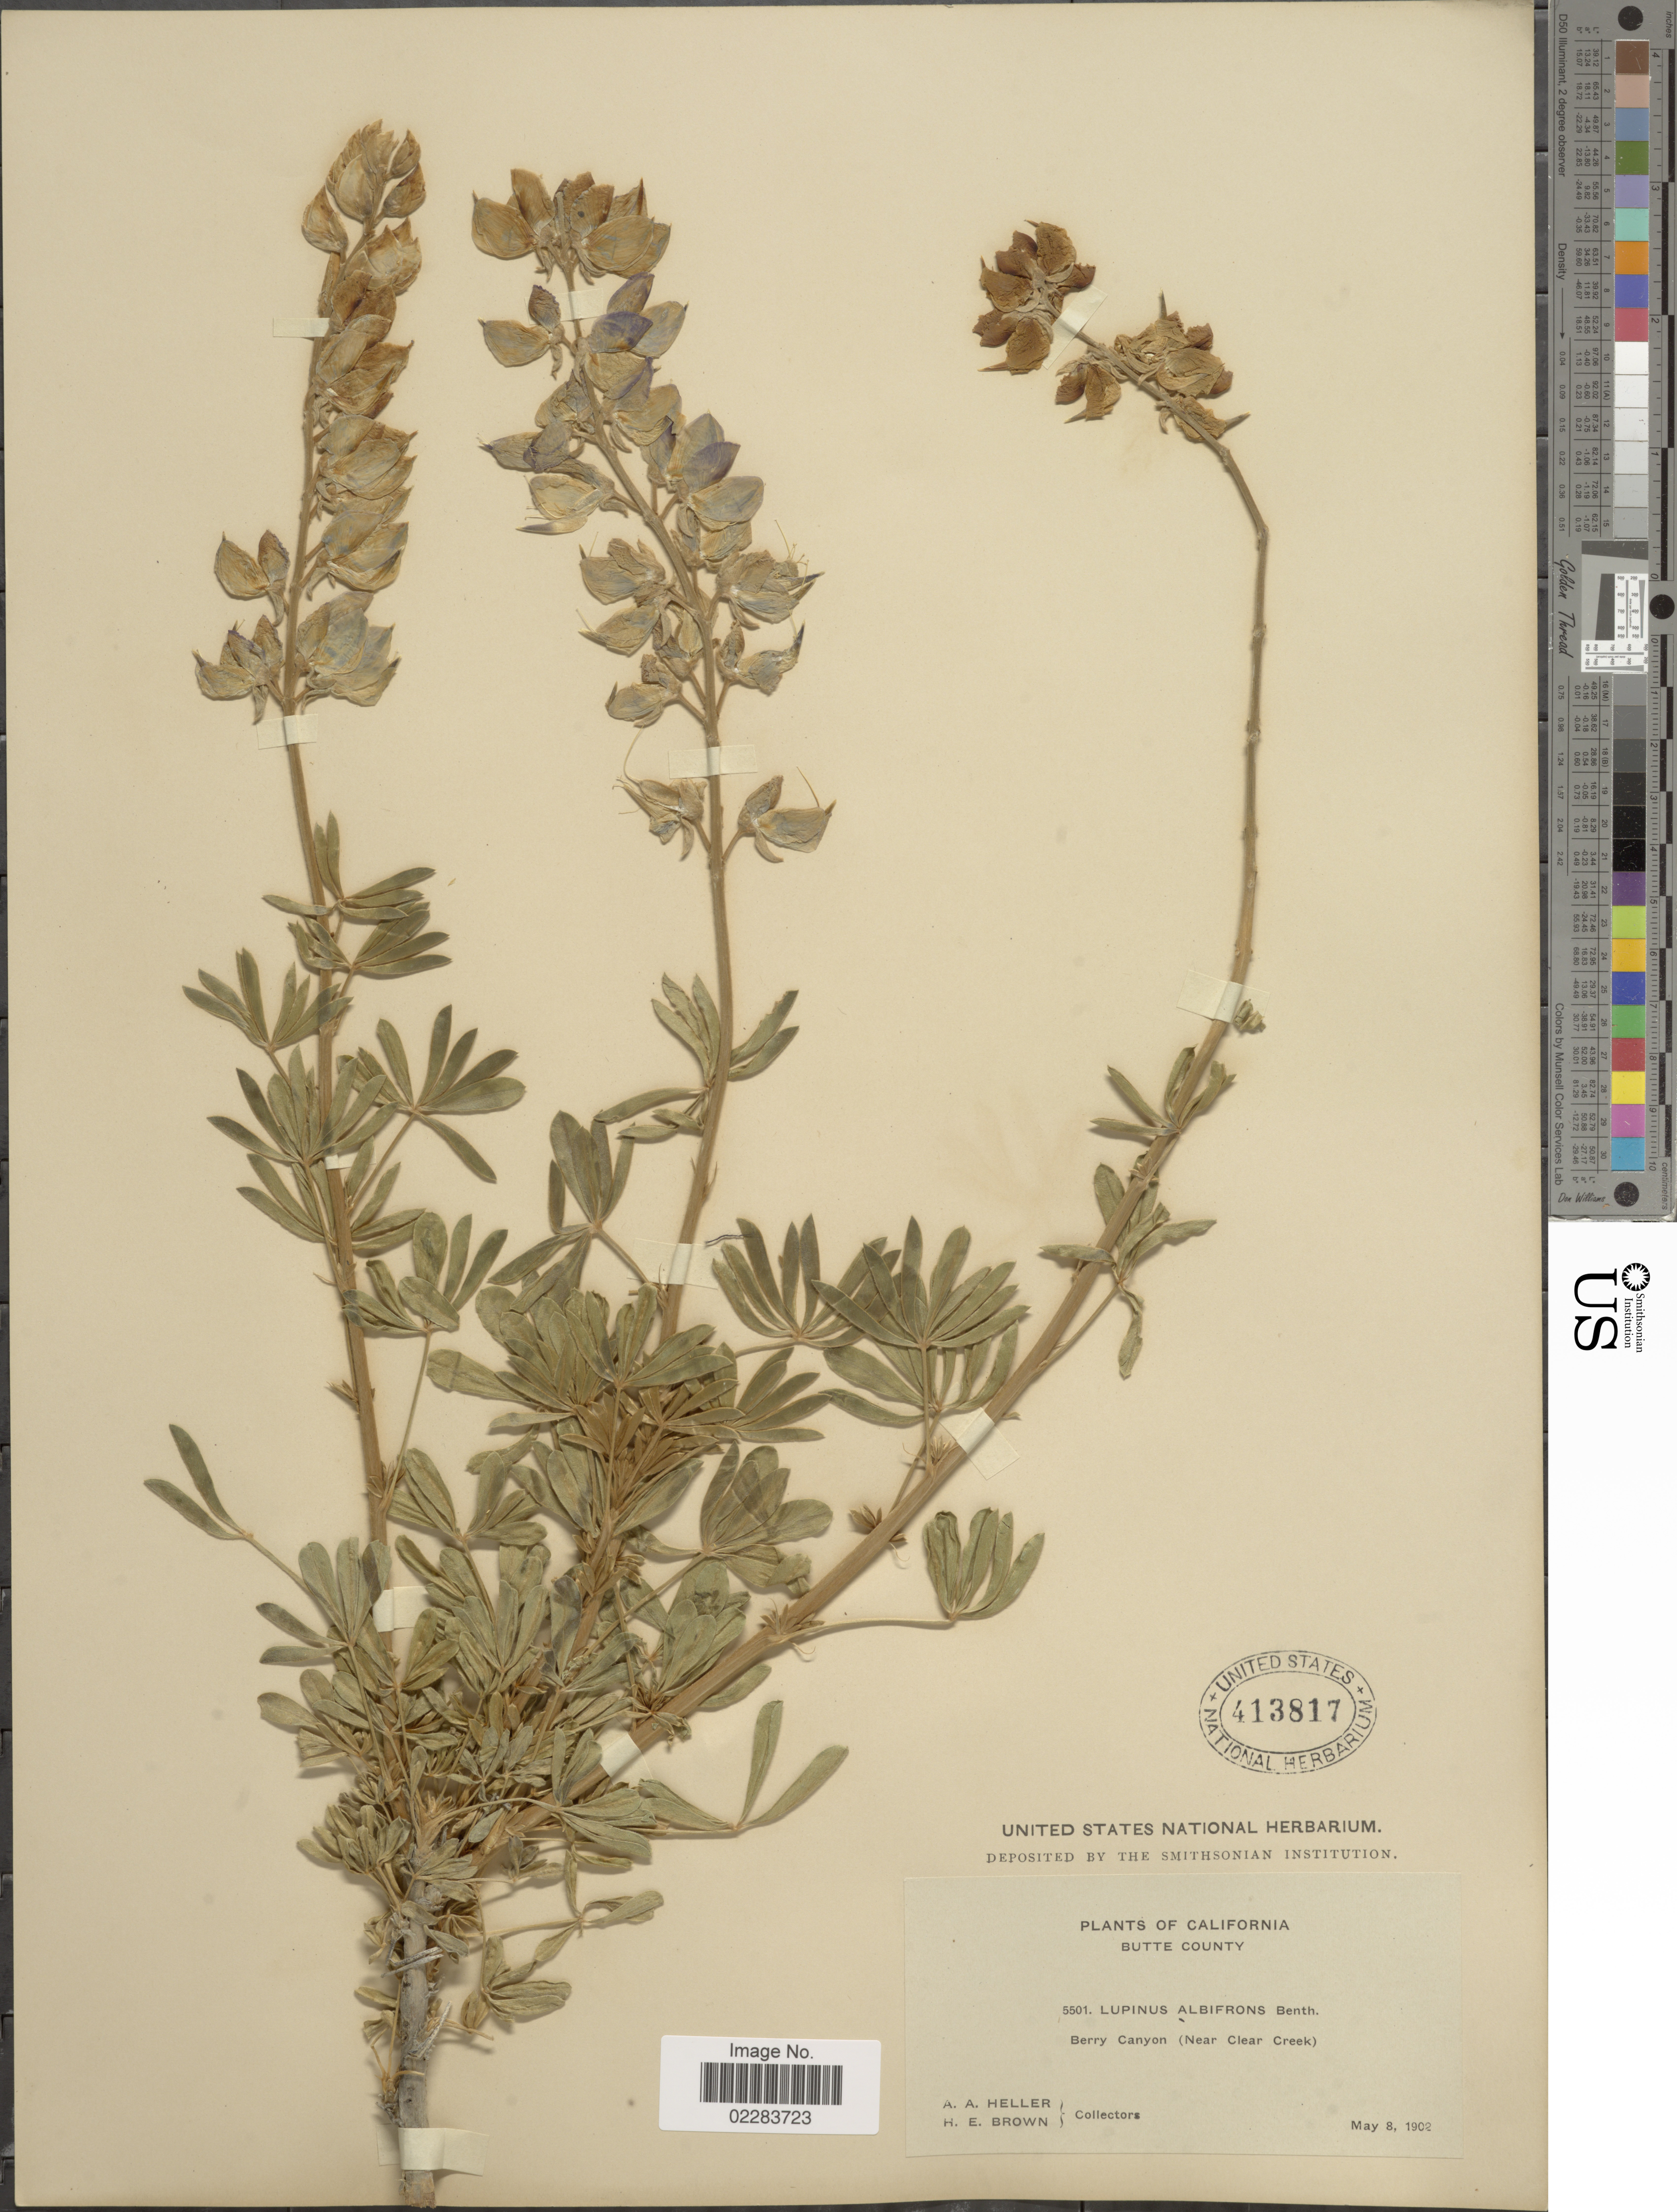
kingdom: Plantae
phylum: Tracheophyta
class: Magnoliopsida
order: Fabales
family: Fabaceae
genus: Lupinus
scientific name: Lupinus albifrons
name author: Benth.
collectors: A. A. Heller & H. E. Brown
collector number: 5501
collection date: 1902-05-08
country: United States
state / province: California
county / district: Butte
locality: Butte County. Berry Canyon( Near Clear Creek)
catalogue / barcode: US 413817